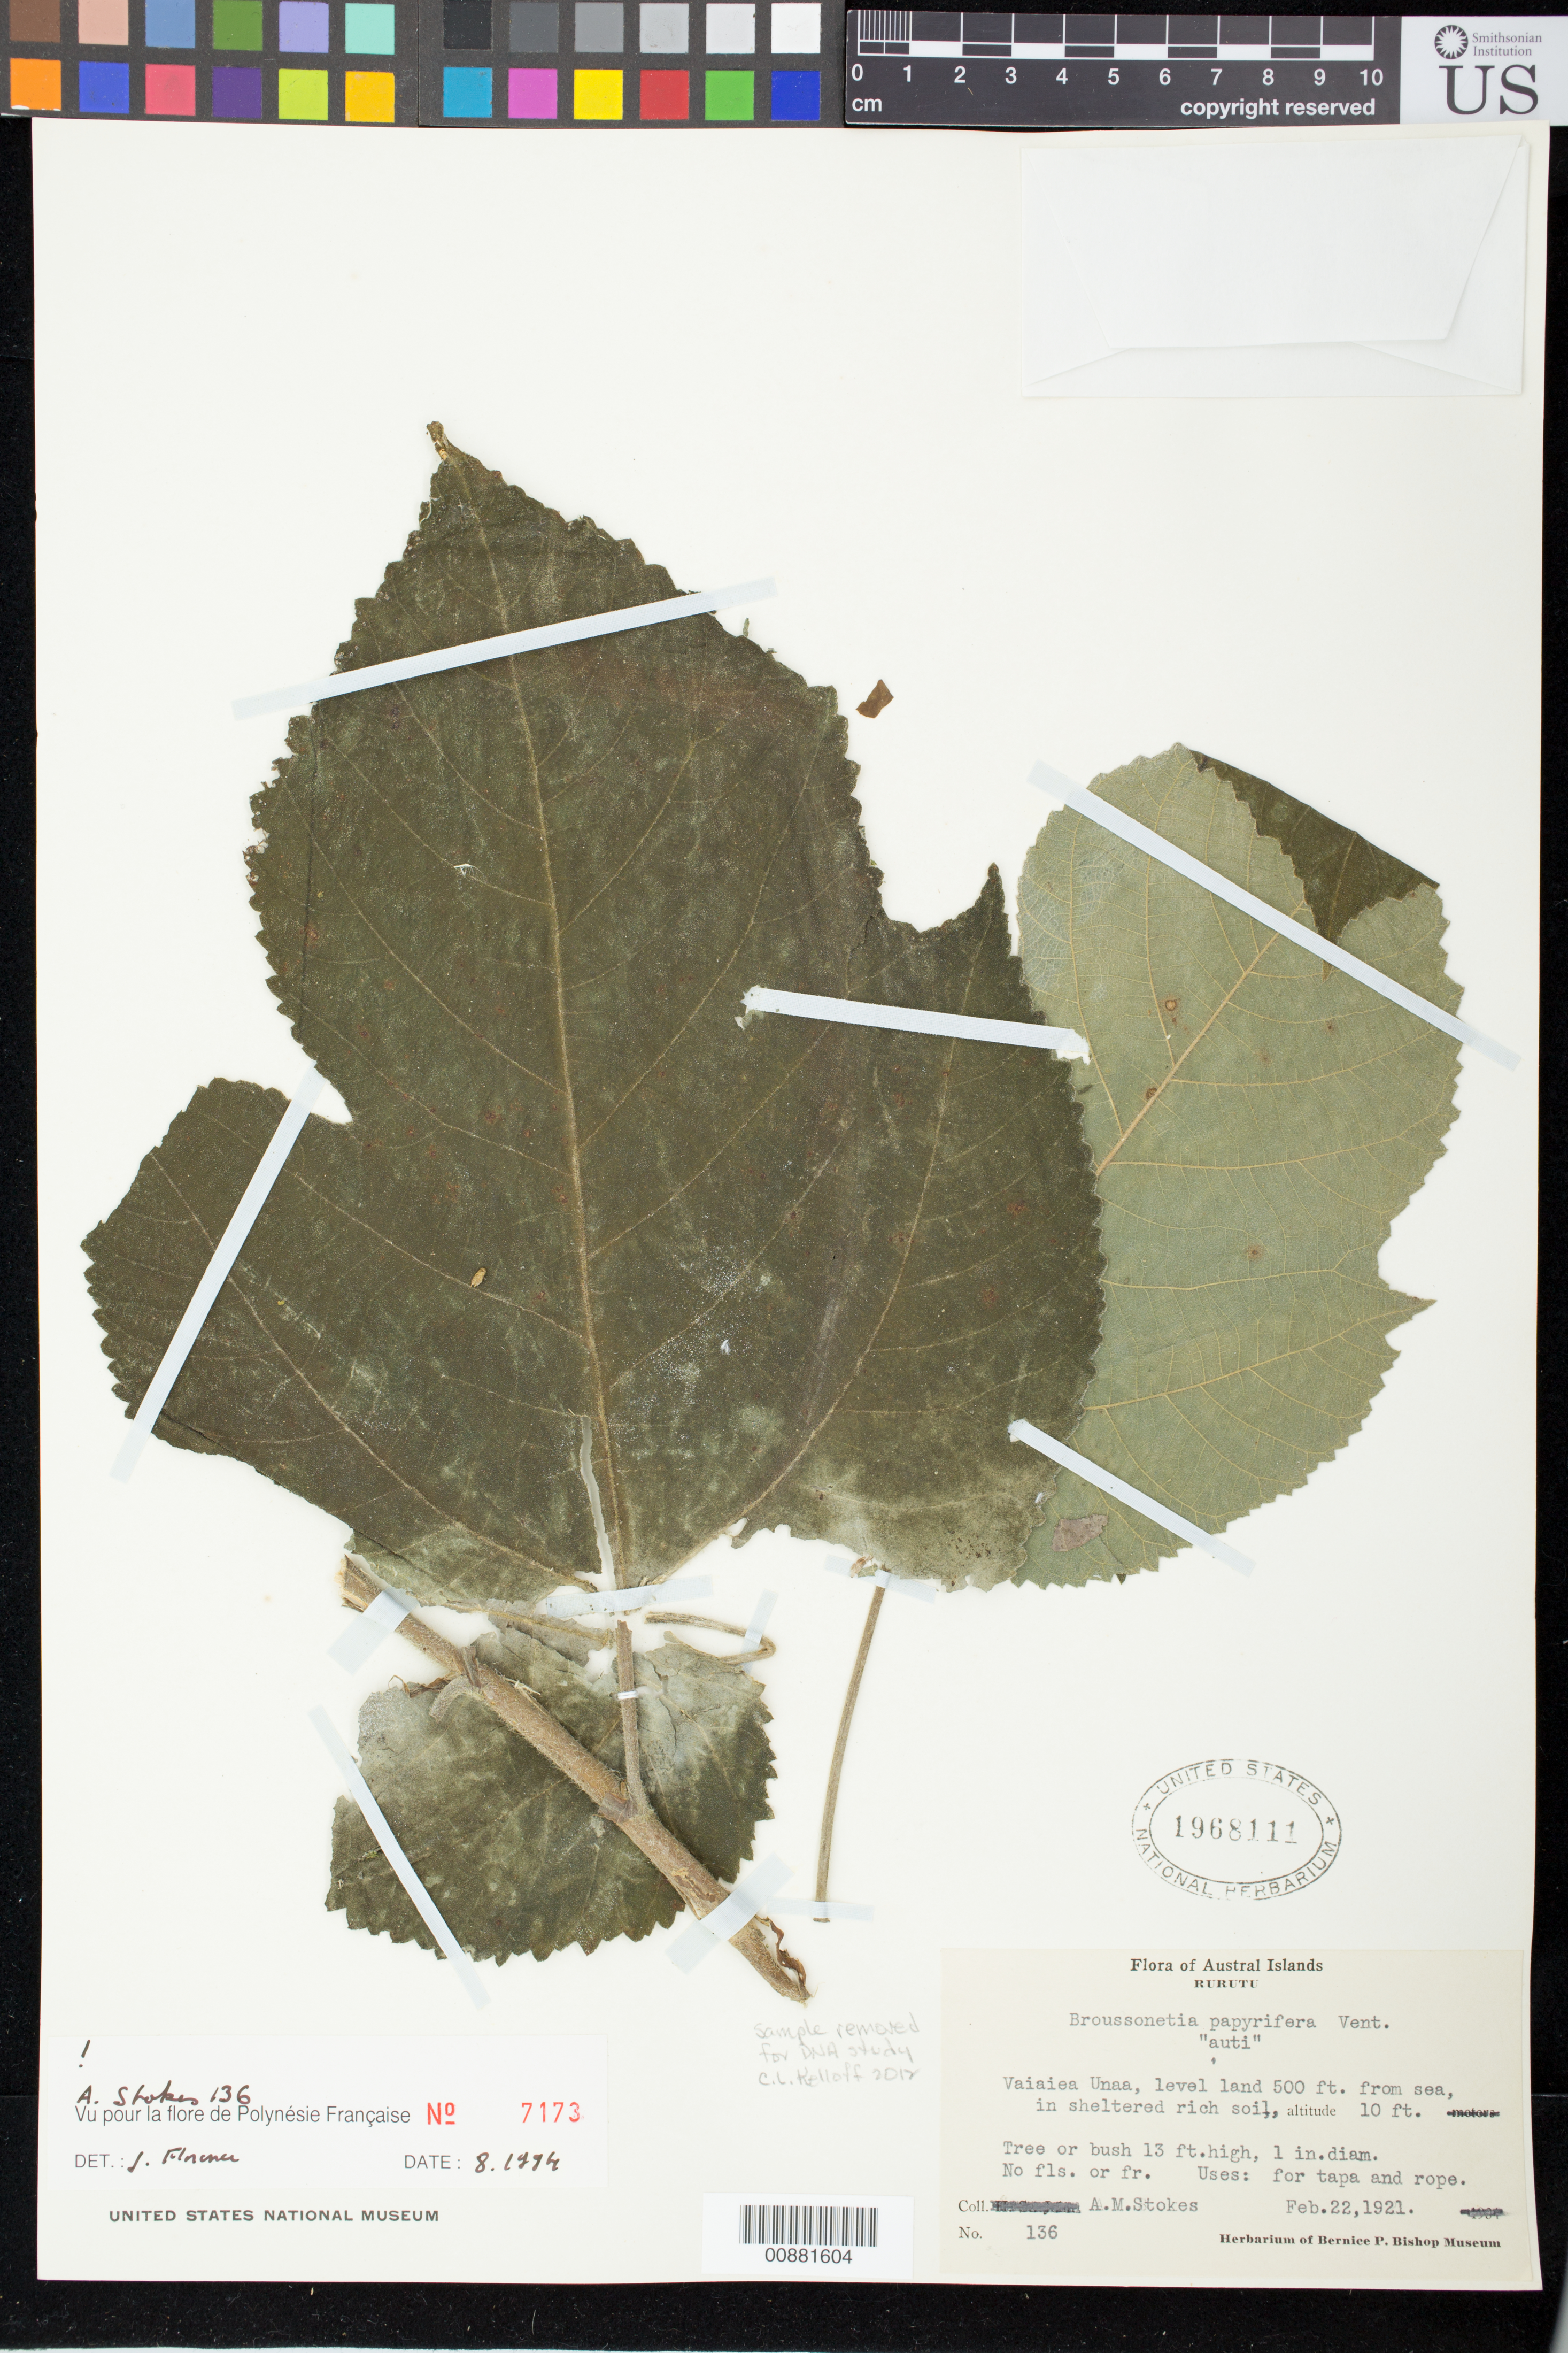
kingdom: Plantae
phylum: Tracheophyta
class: Magnoliopsida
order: Rosales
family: Moraceae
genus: Broussonetia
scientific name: Broussonetia papyrifera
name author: (L.) L'Hér. ex Vent.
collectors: A. M. Stokes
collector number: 136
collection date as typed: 22 Feb 1921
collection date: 1921-02-22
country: French Polynesia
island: Rurutu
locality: Vaiaiea Unaa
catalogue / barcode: US 1968111